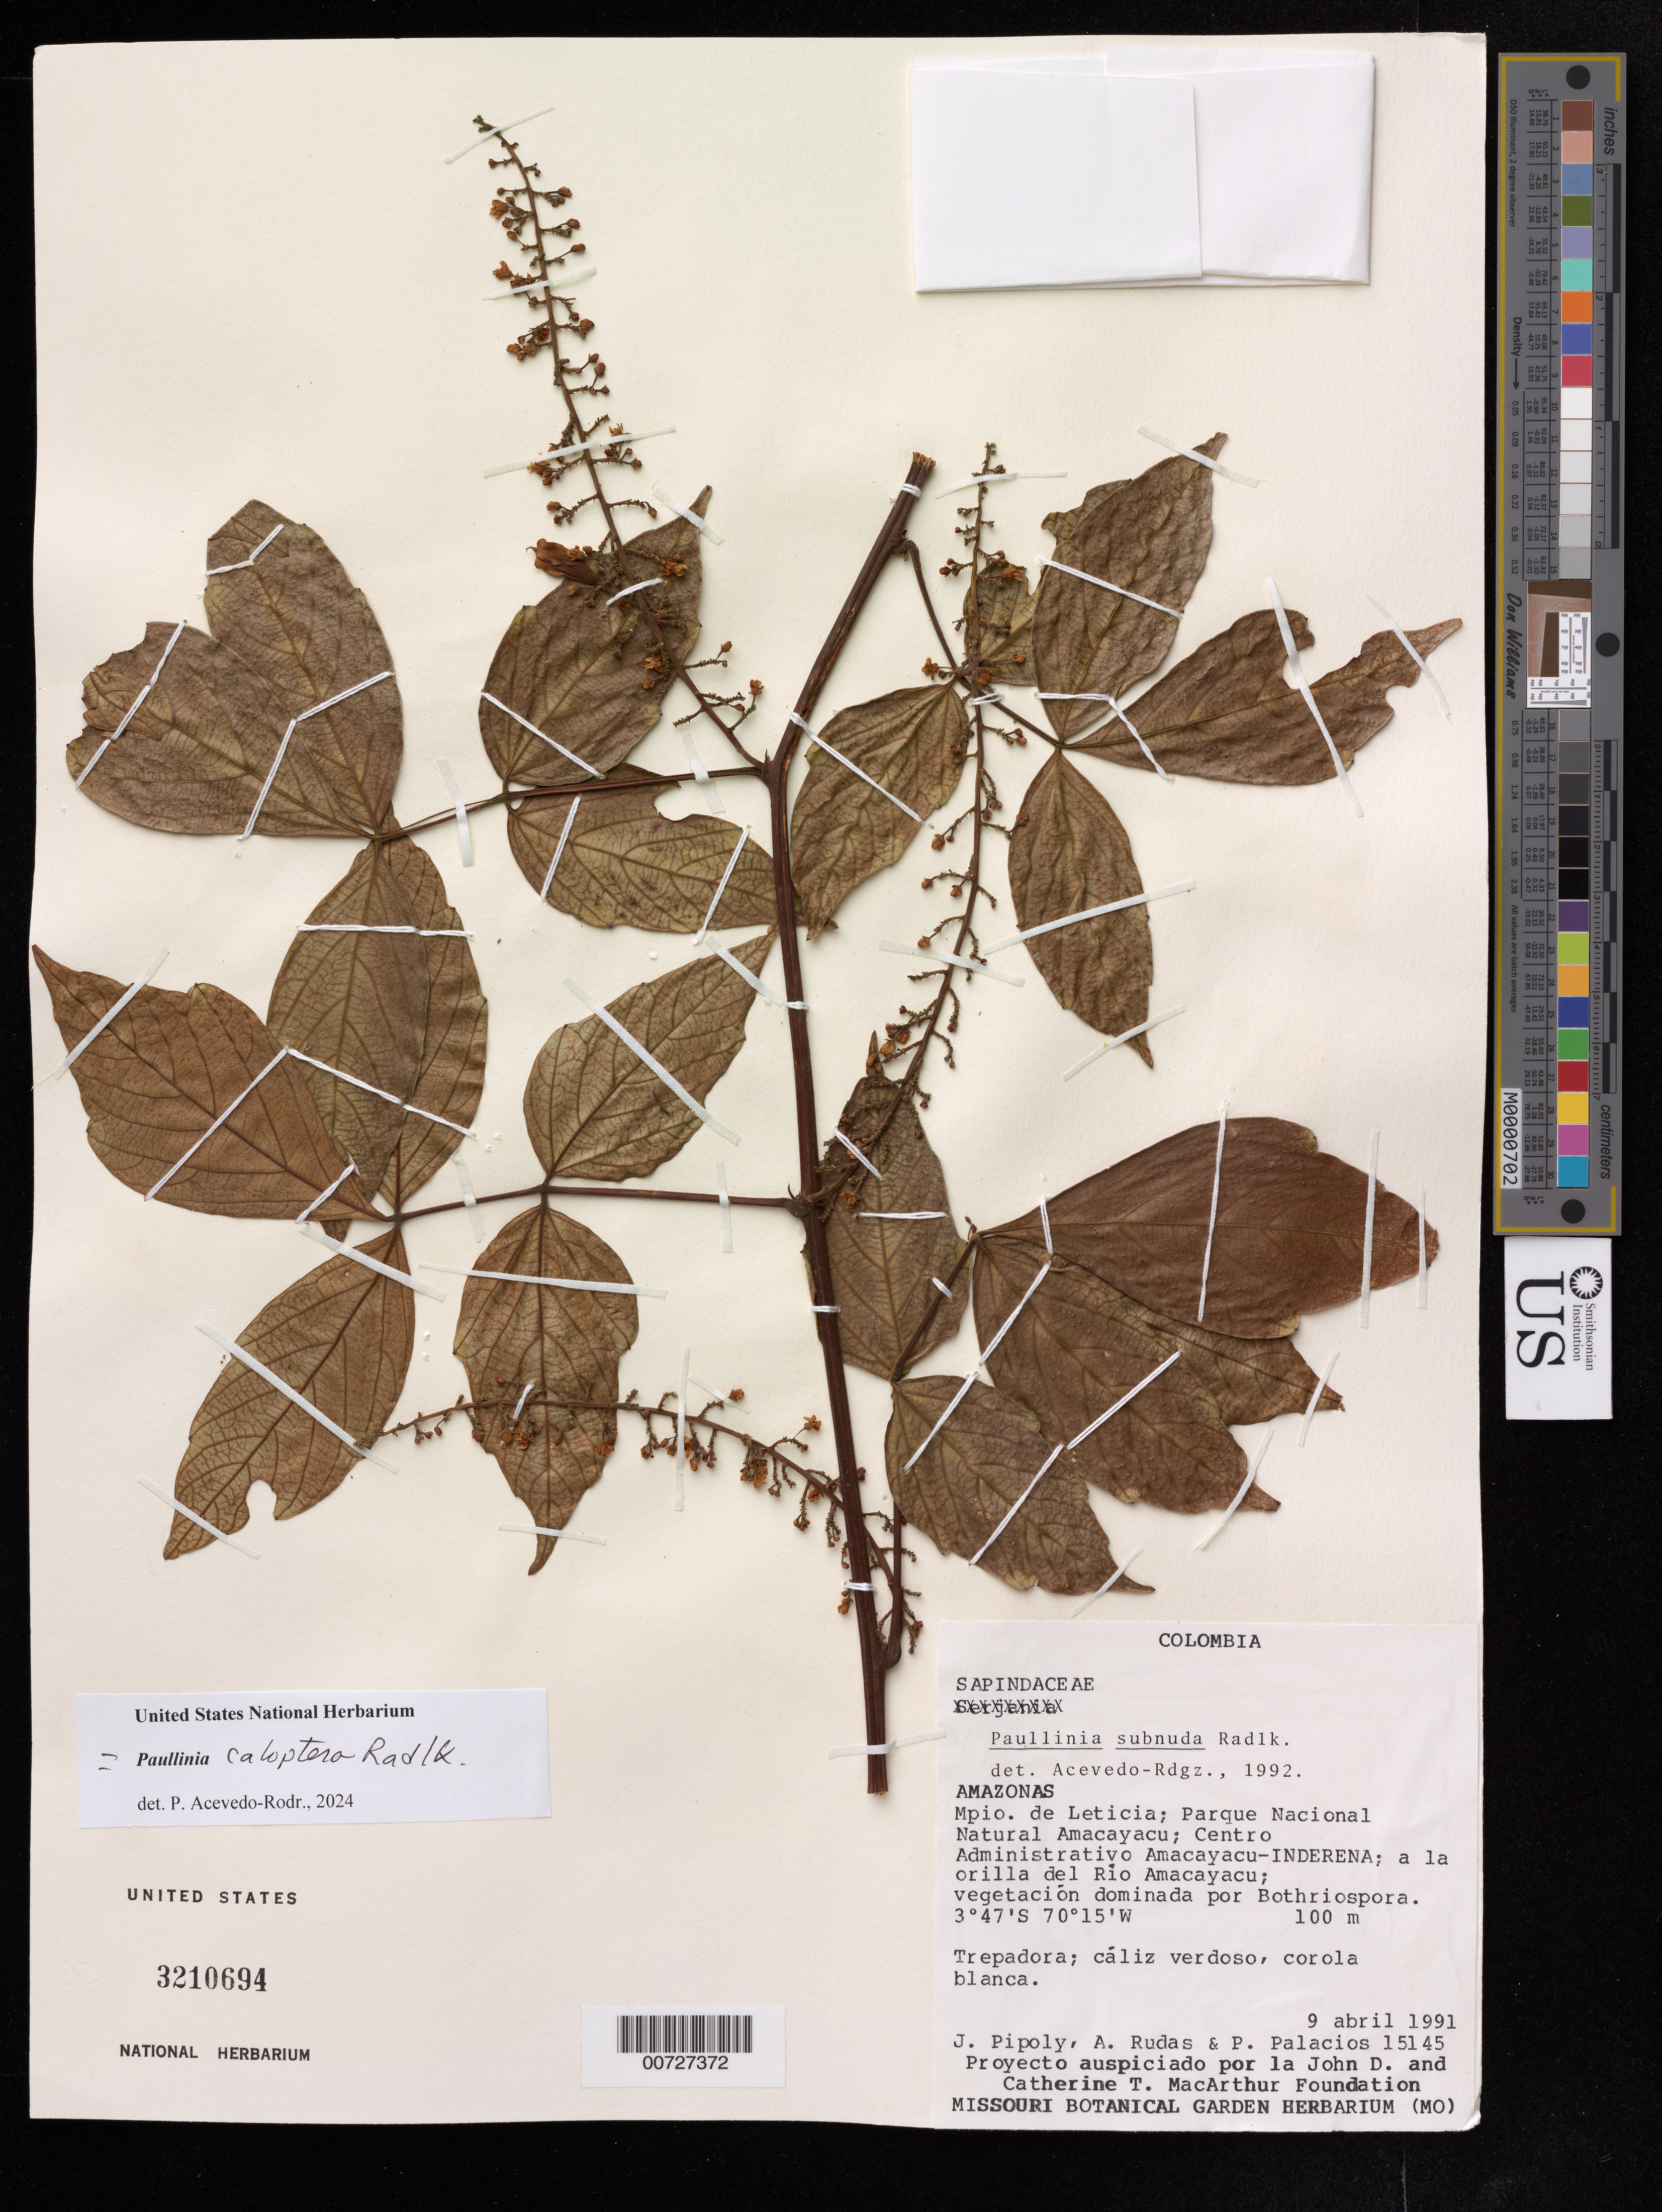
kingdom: Plantae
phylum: Tracheophyta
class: Magnoliopsida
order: Sapindales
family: Sapindaceae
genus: Paullinia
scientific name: Paullinia caloptera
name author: Radlk.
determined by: Acevedo-Rodriguez, P., (US), Smithsonian Institution - National Museum of Natural History (UNITED STATES)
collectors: J. J. Pipoly, A. Rudas & P. Palacios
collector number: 15145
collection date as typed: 09 Apr 1991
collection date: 1991-04-09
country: Colombia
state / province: Amazônas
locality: Mpio. de Leticia; Parque Nacional Natural Amacayacu; Centro Administrativo Amacayacu-Inderena; a la orilla del Rio Amacayacu.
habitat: Vegetacion dominada por Bothriospora.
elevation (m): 100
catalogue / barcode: US 3210694